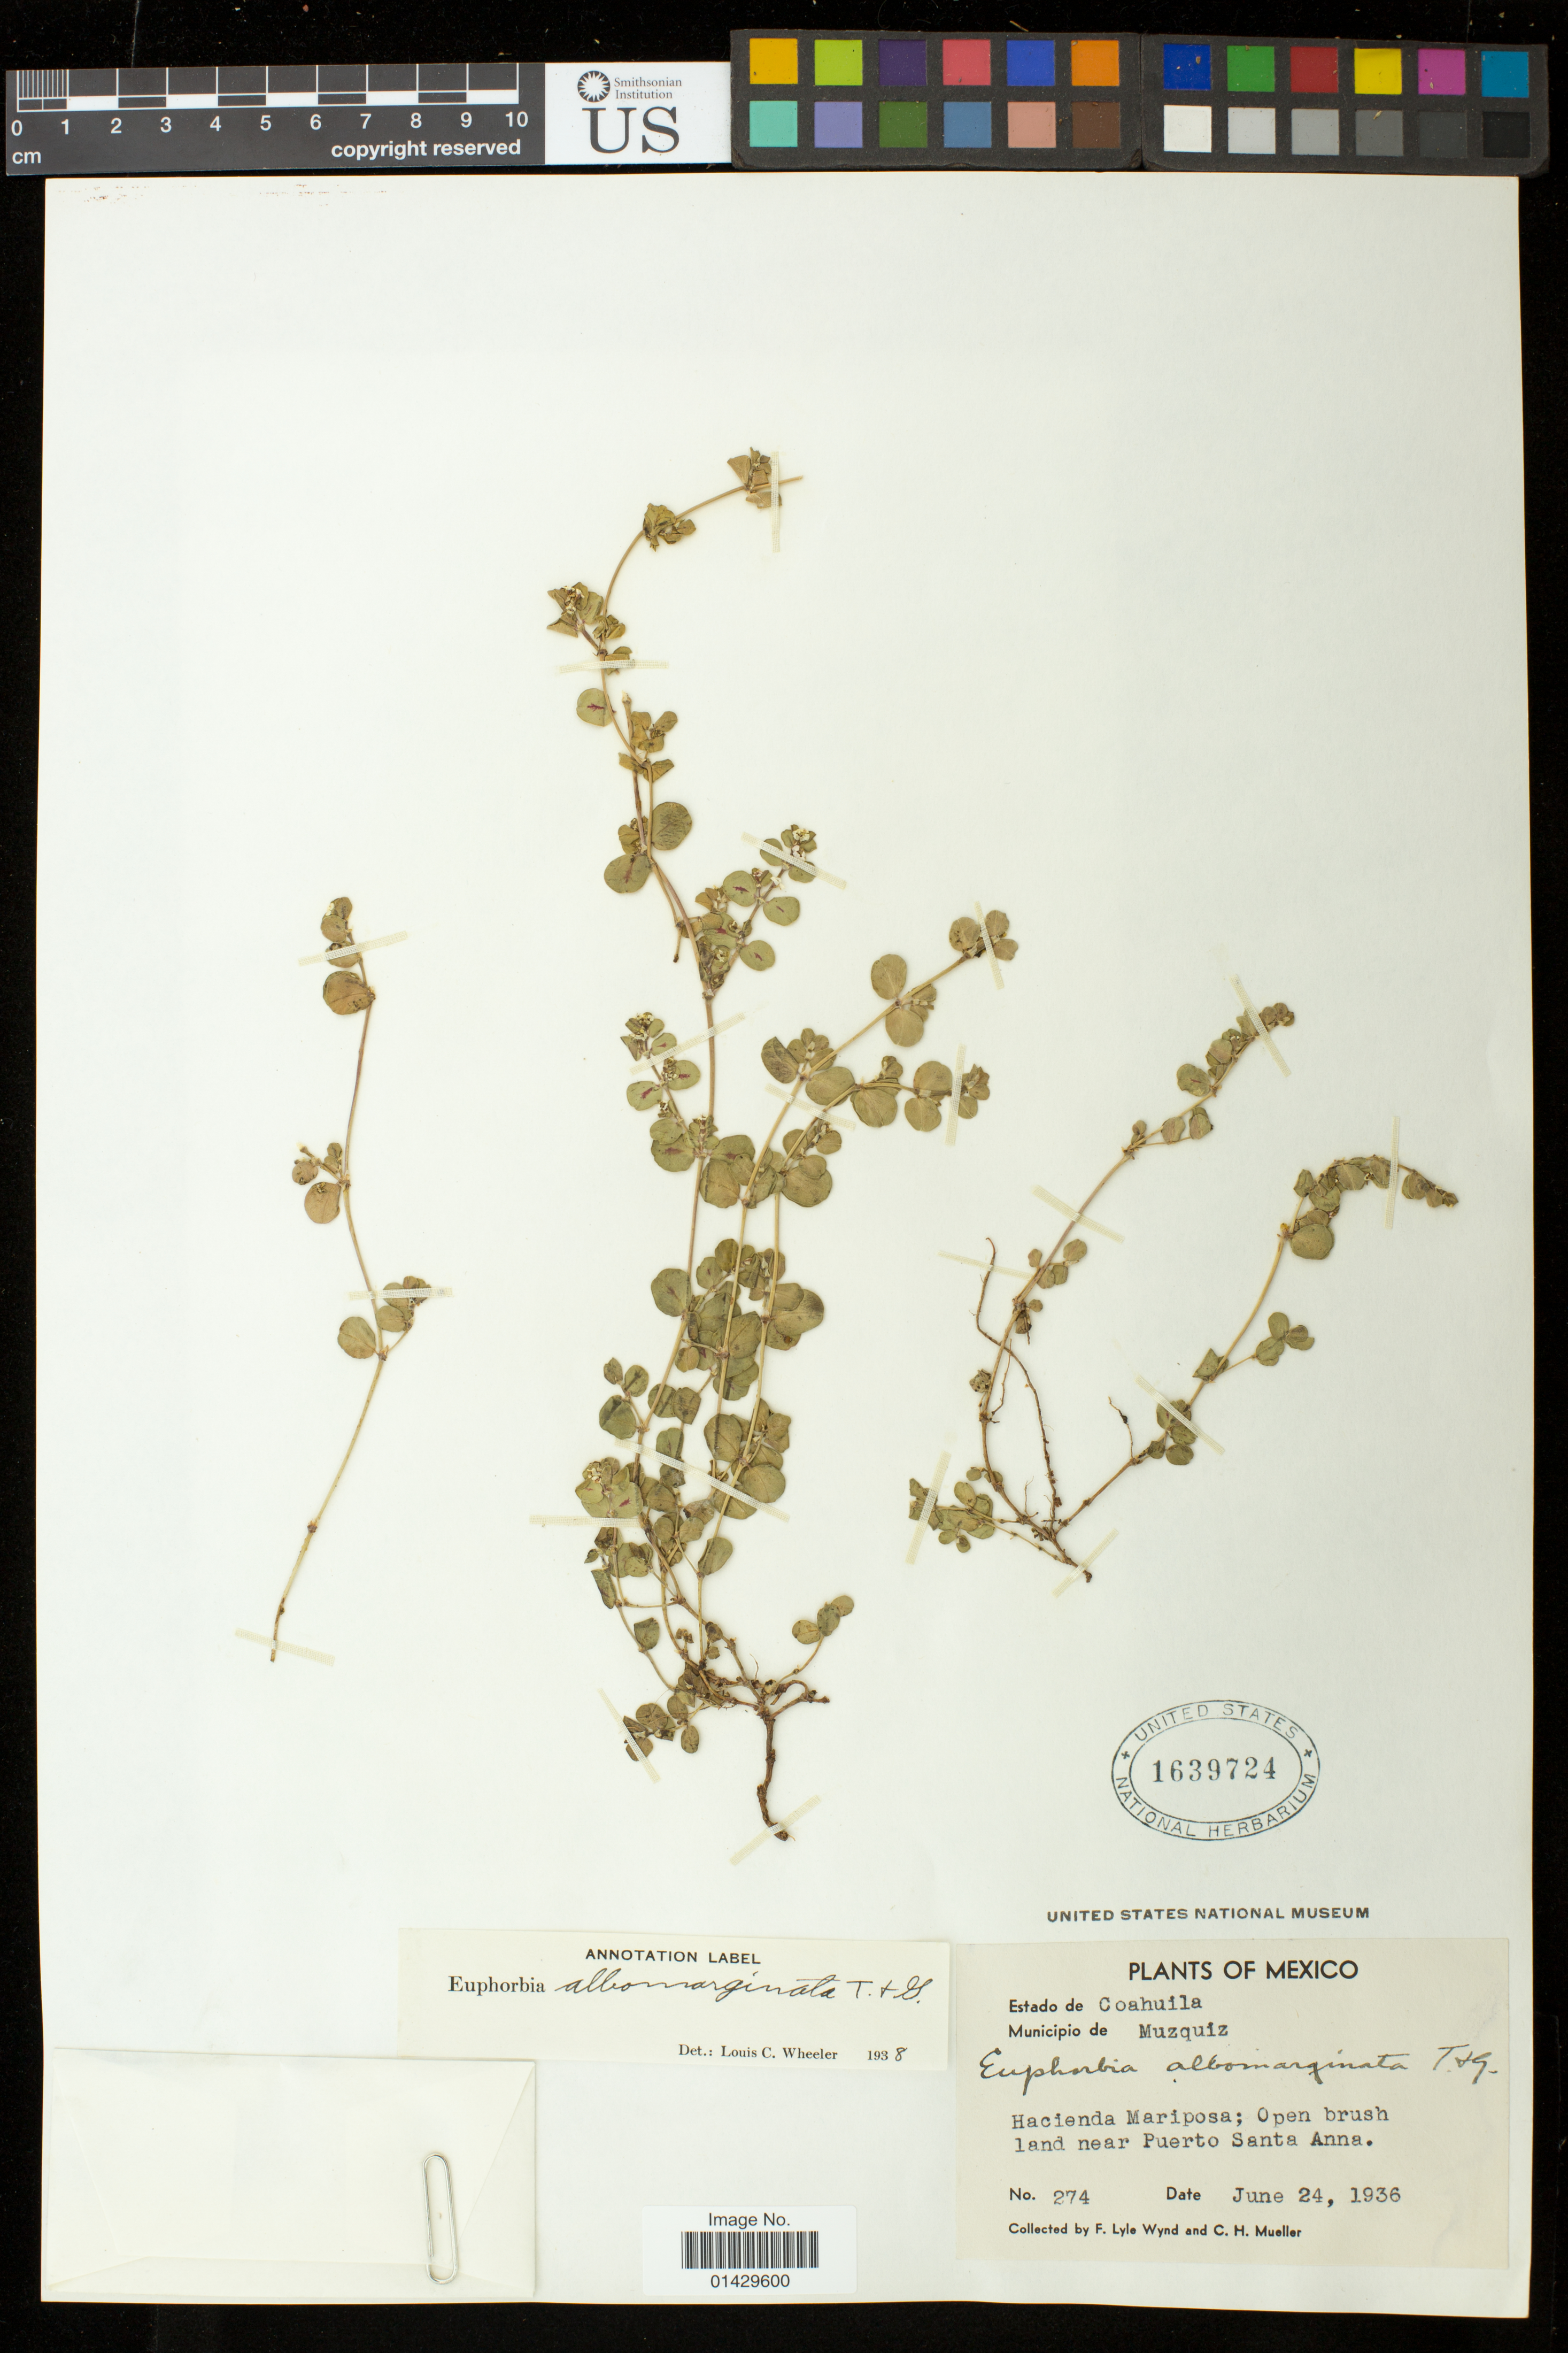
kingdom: Plantae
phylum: Tracheophyta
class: Magnoliopsida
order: Malpighiales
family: Euphorbiaceae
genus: Euphorbia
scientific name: Euphorbia albomarginata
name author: Torr. & A. Gray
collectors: F. L. Wynd & C. H. Mueller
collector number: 274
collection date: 1936-06-24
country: Mexico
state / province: Coahuila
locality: Municipio de Muzquiz; Hacienda Mariposa: Open brush land near Puerto Santa Anna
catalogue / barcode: US 1639724